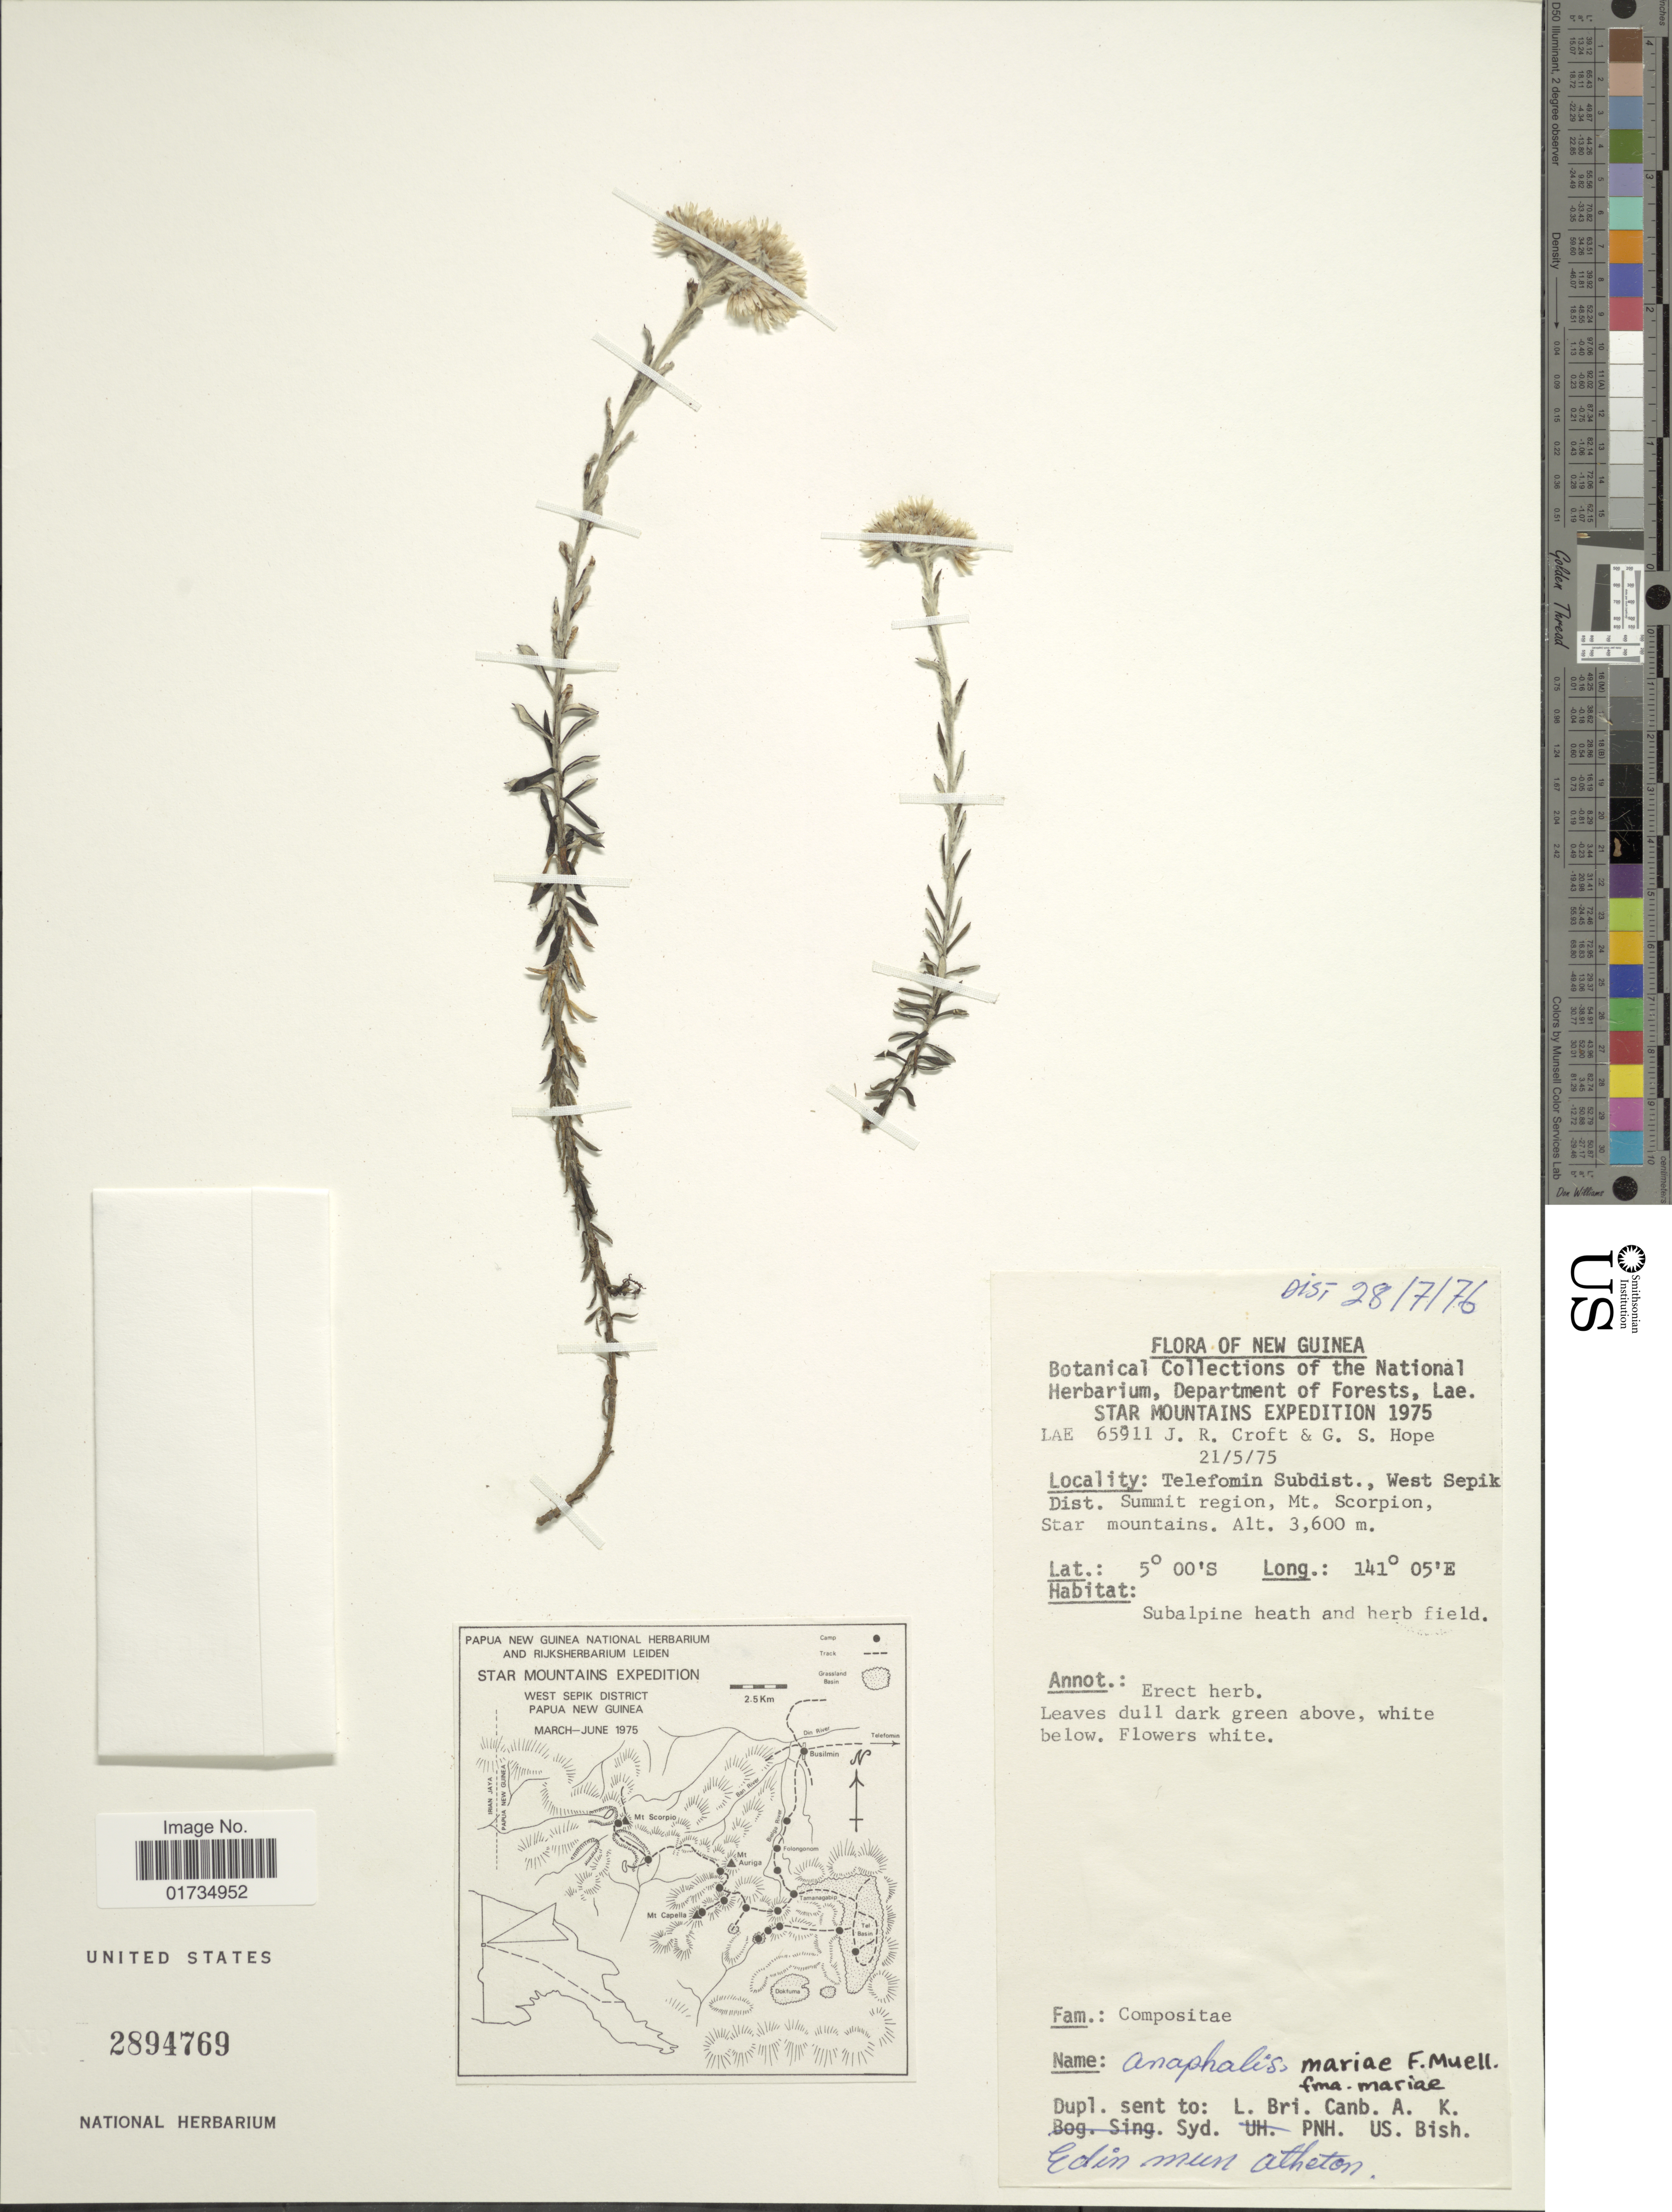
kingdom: Plantae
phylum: Tracheophyta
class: Magnoliopsida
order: Asterales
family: Asteraceae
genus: Anaphalis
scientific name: Anaphalis mariae f. mariae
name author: F. Muell.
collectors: J. R. Croft & G. Hope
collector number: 65911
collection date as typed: Transcribed d/m/y: 21/5/75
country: Papua New Guinea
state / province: Sandaun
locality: New Guinea. Tekefonin Subdist., West Sepik Dist. Summit region, Mt. Scorpion, Star Mountains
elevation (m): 3600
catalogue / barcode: US 2894769